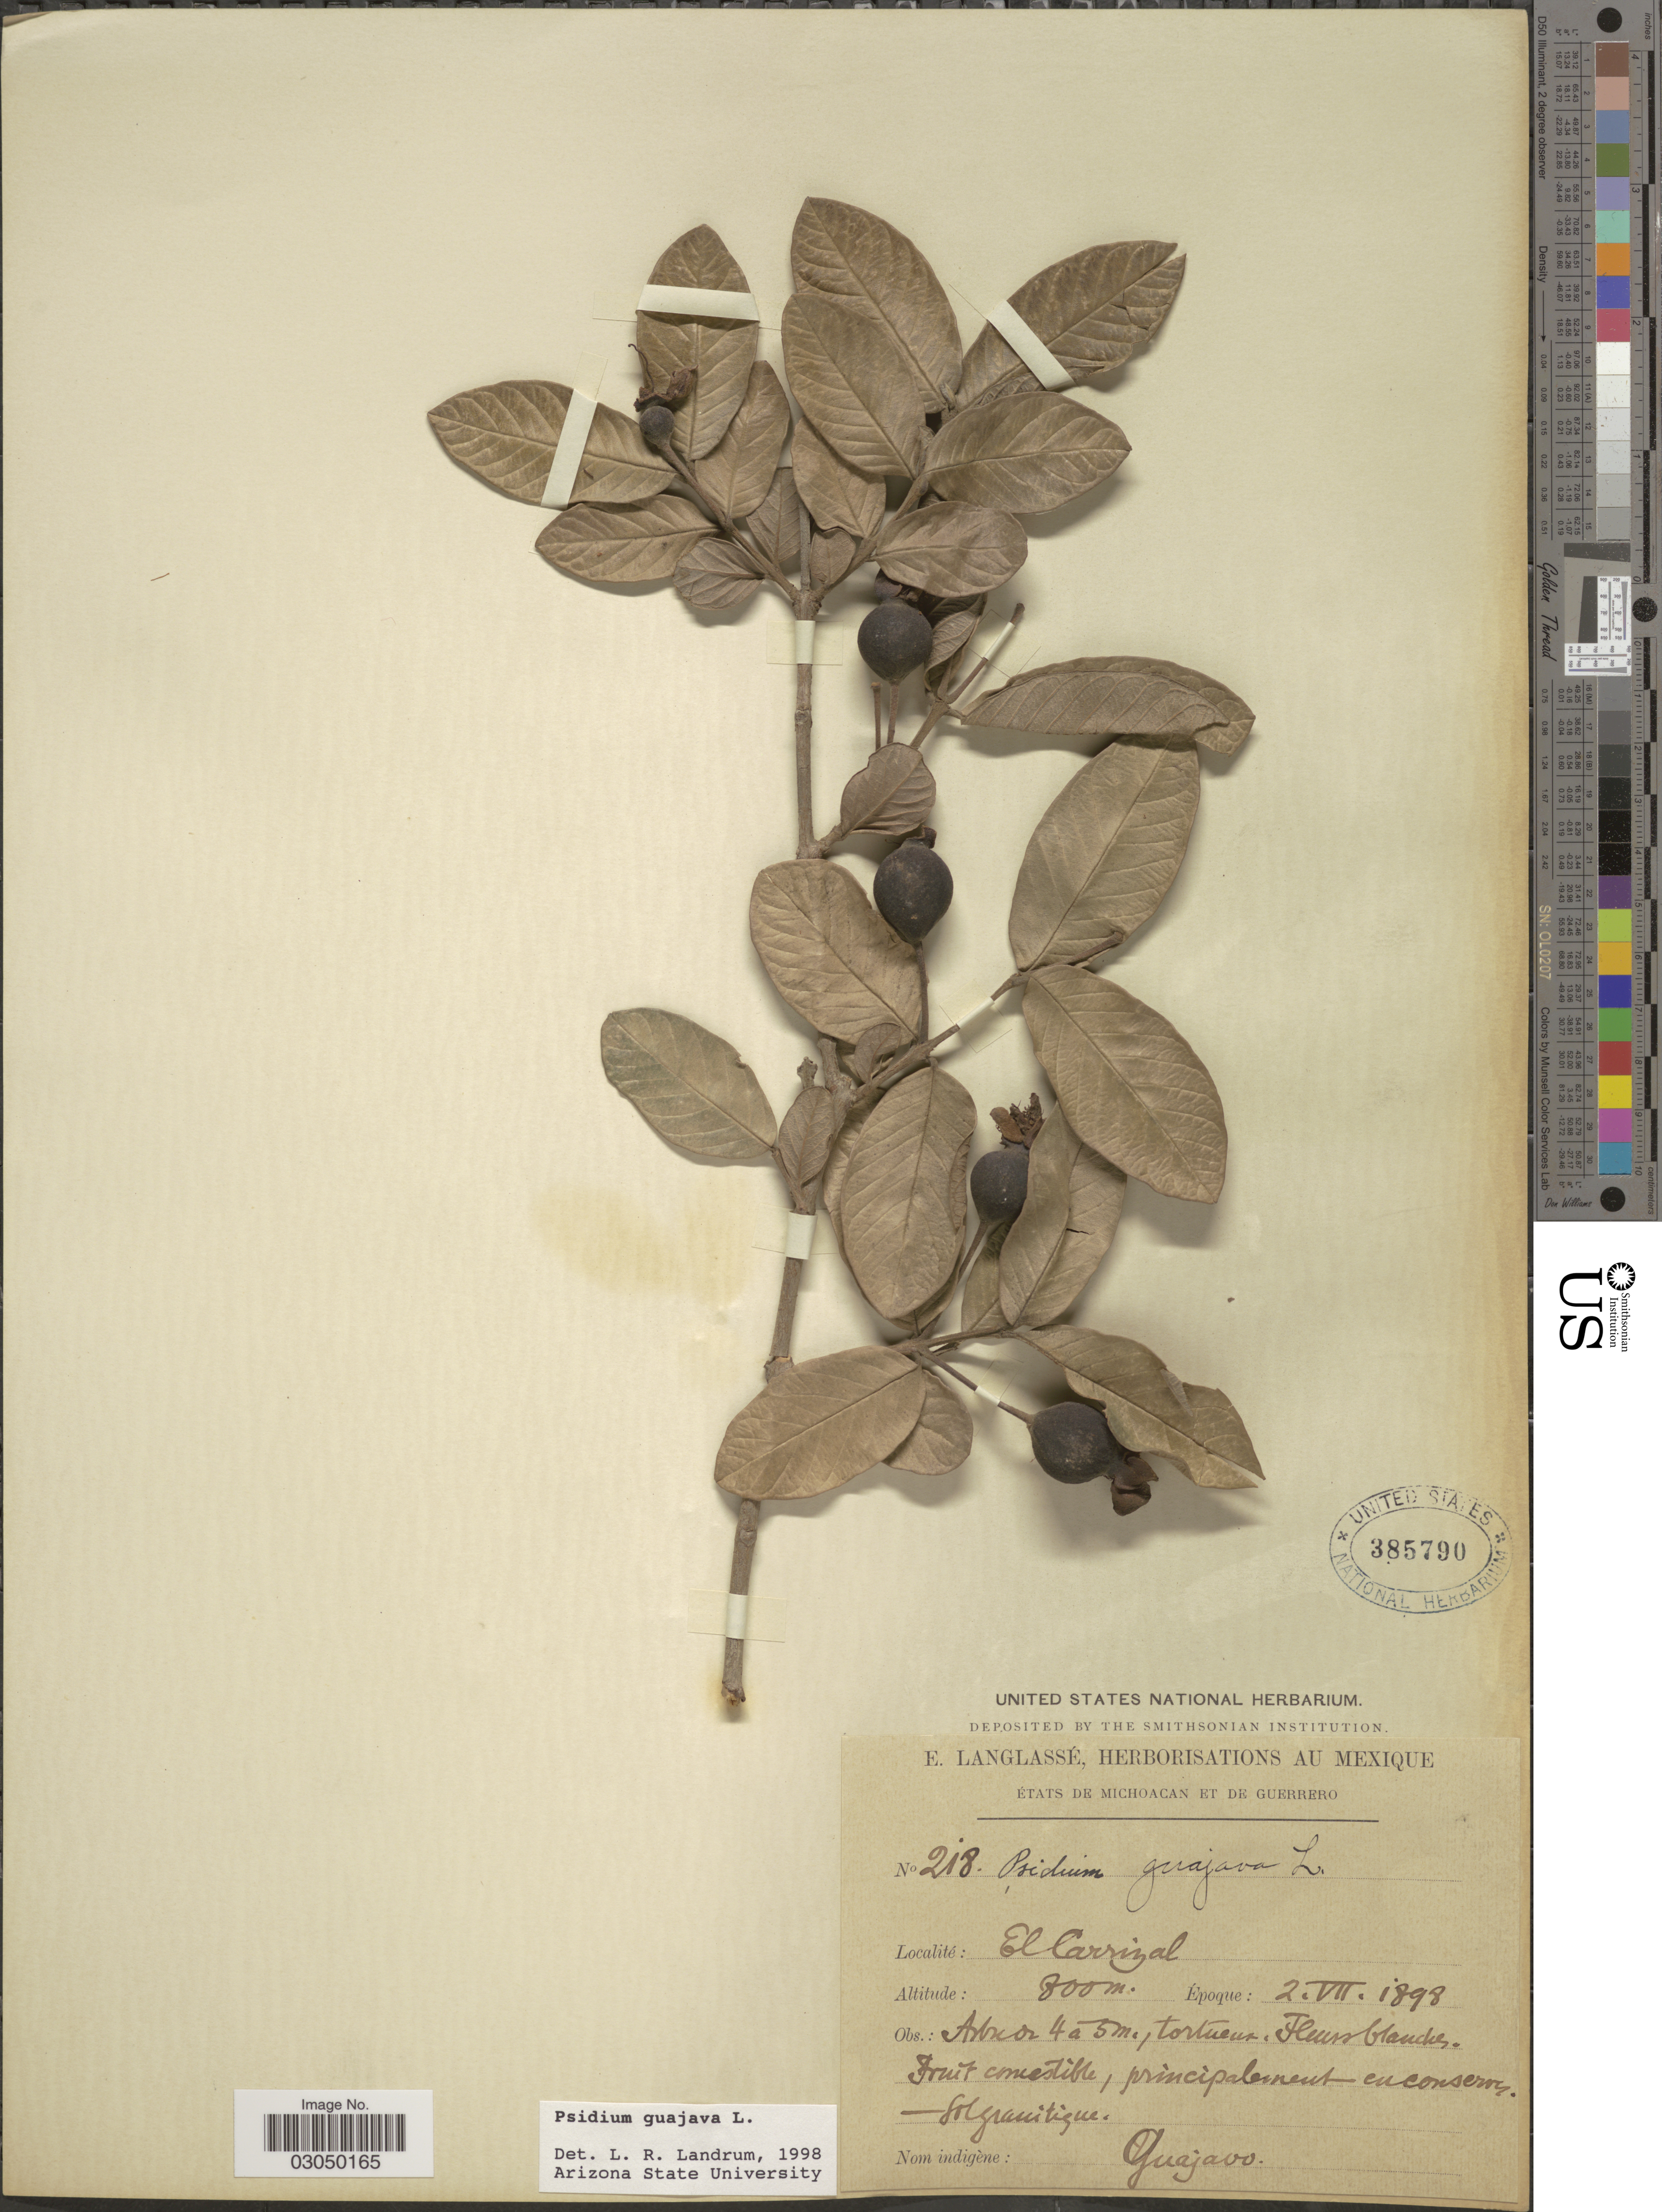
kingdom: Plantae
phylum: Tracheophyta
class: Magnoliopsida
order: Myrtales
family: Myrtaceae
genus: Psidium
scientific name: Psidium guajava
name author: L.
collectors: E. Langlassé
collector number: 218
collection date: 1898-07-02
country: Mexico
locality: El Carrizal. États de Michoacan et de Guerrero.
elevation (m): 600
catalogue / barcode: US 385790